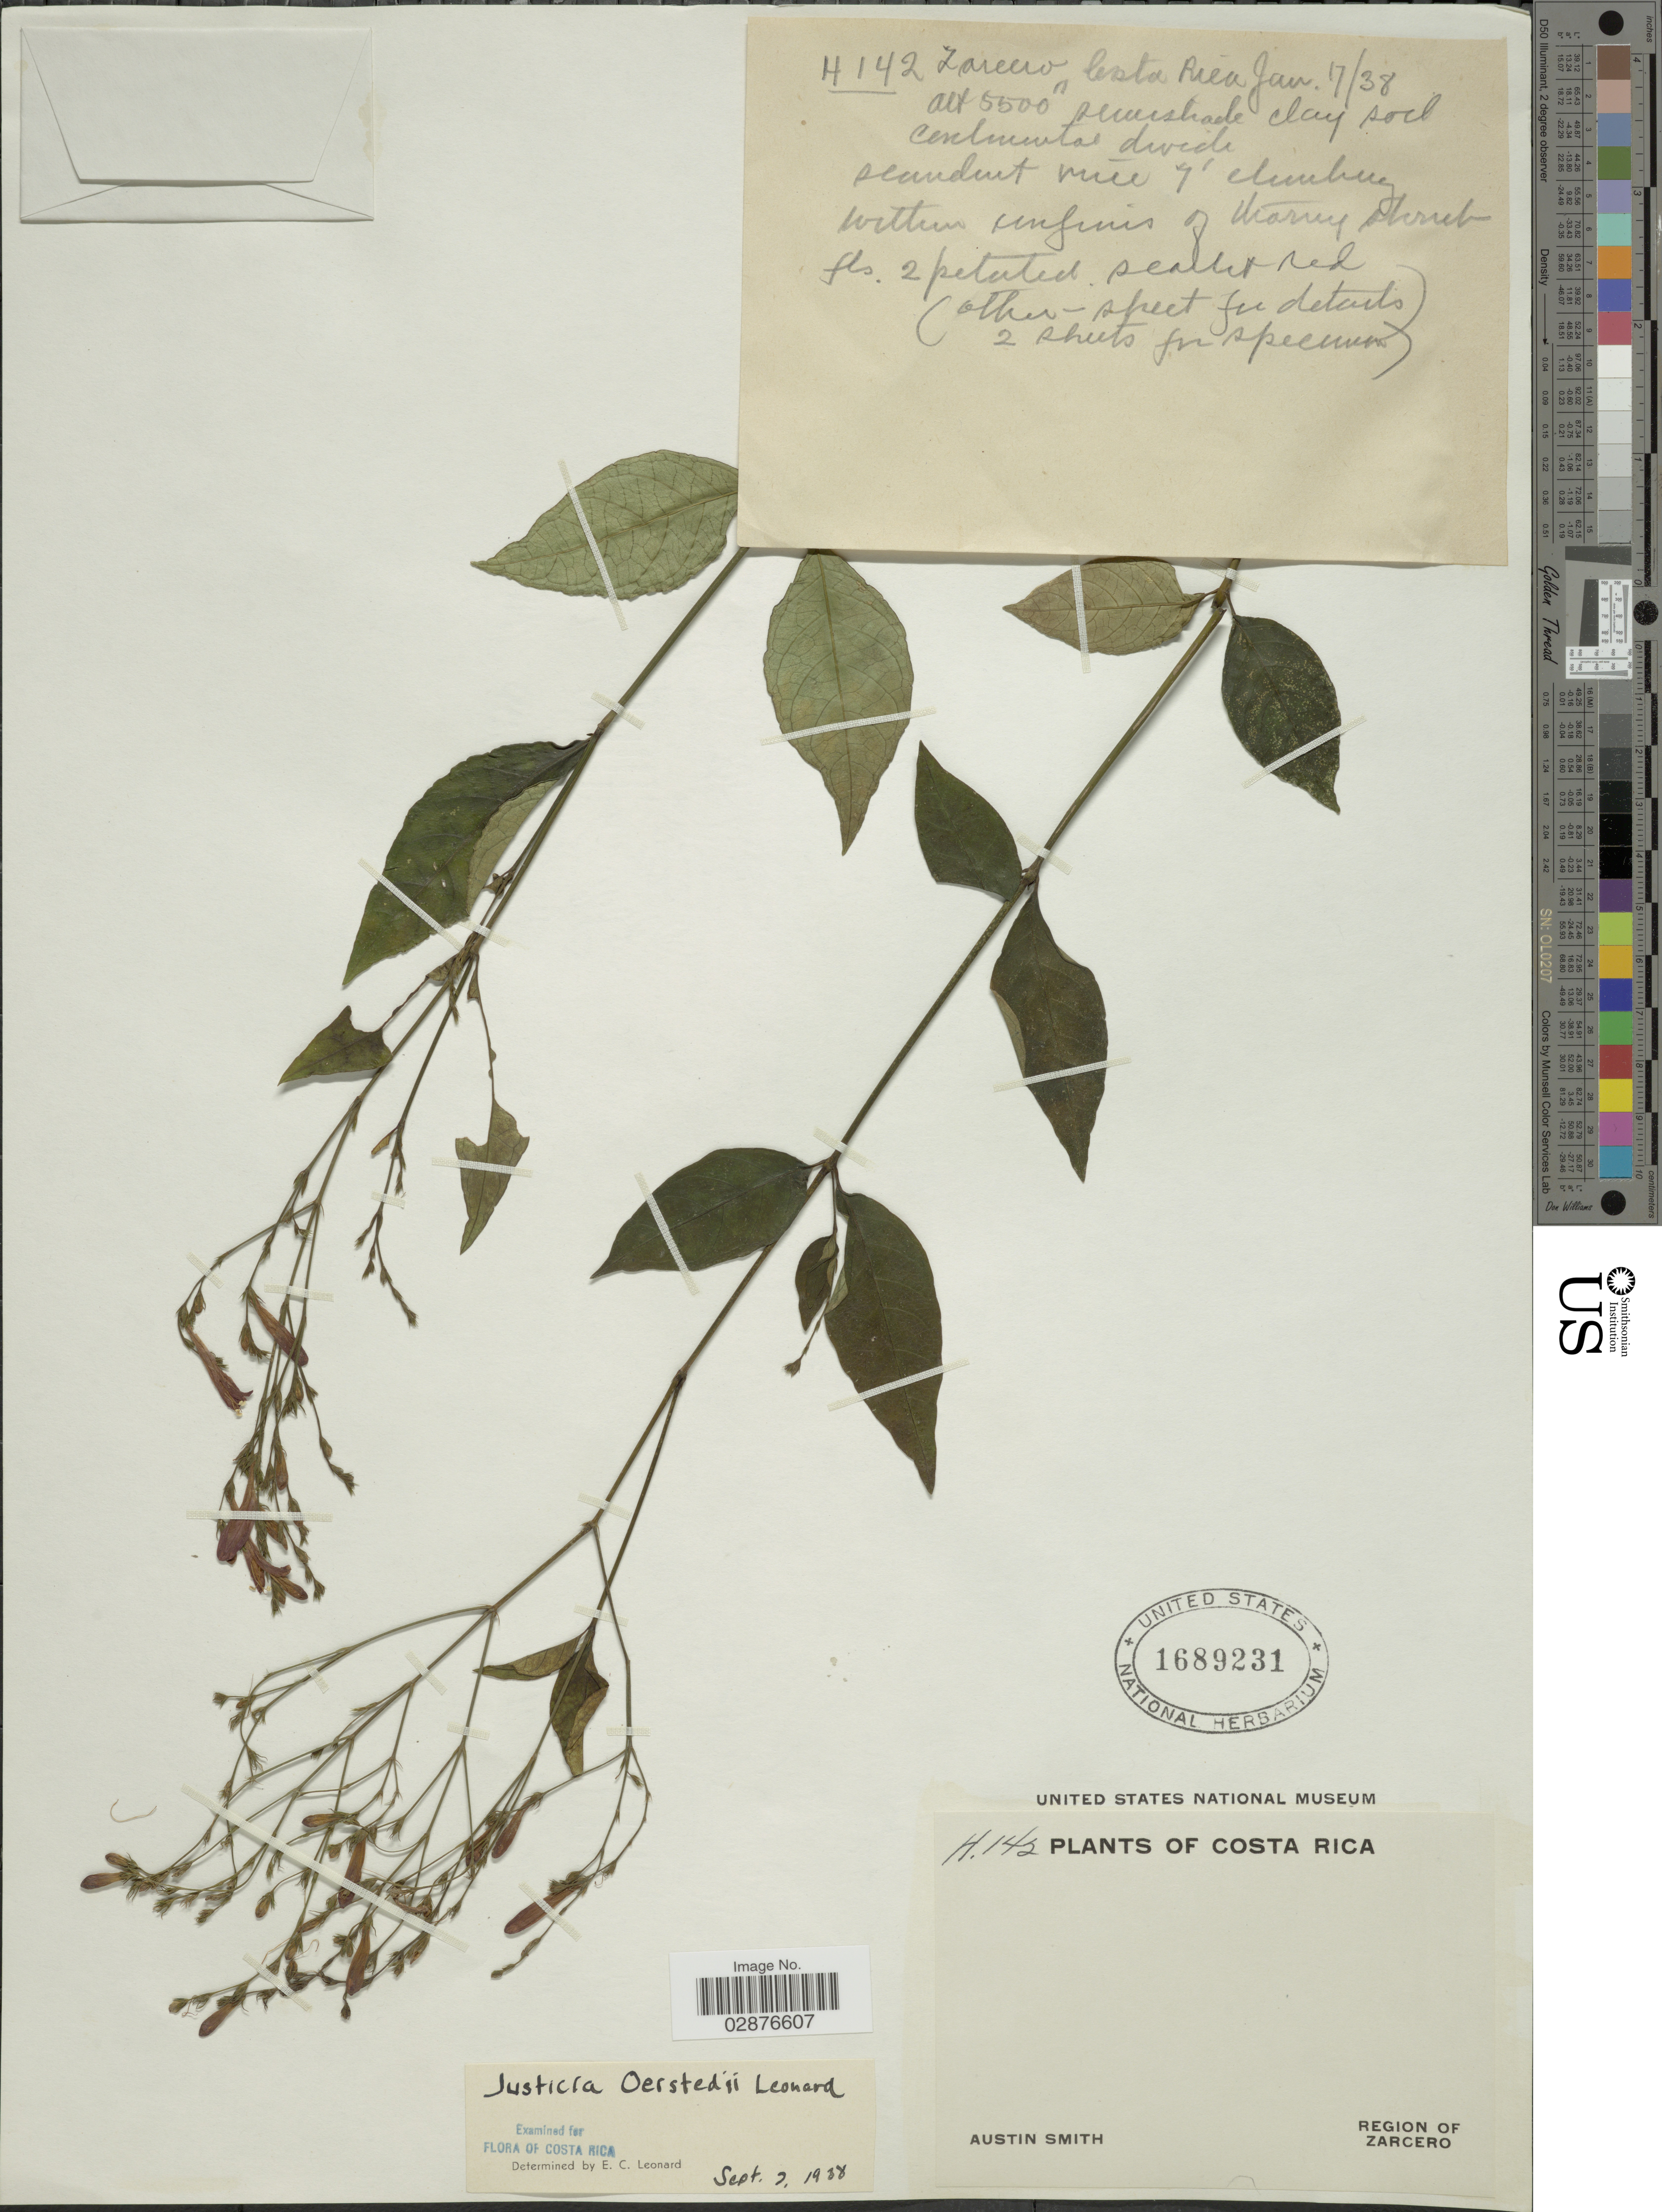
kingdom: Plantae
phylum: Tracheophyta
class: Magnoliopsida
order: Lamiales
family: Acanthaceae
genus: Justicia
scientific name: Justicia oerstedii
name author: Leonard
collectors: Aust P. Smith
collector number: H142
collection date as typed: Transcribed d/m/y: 17/1/38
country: Costa Rica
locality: Region of Zarcero.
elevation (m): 1676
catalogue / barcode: US 1689231